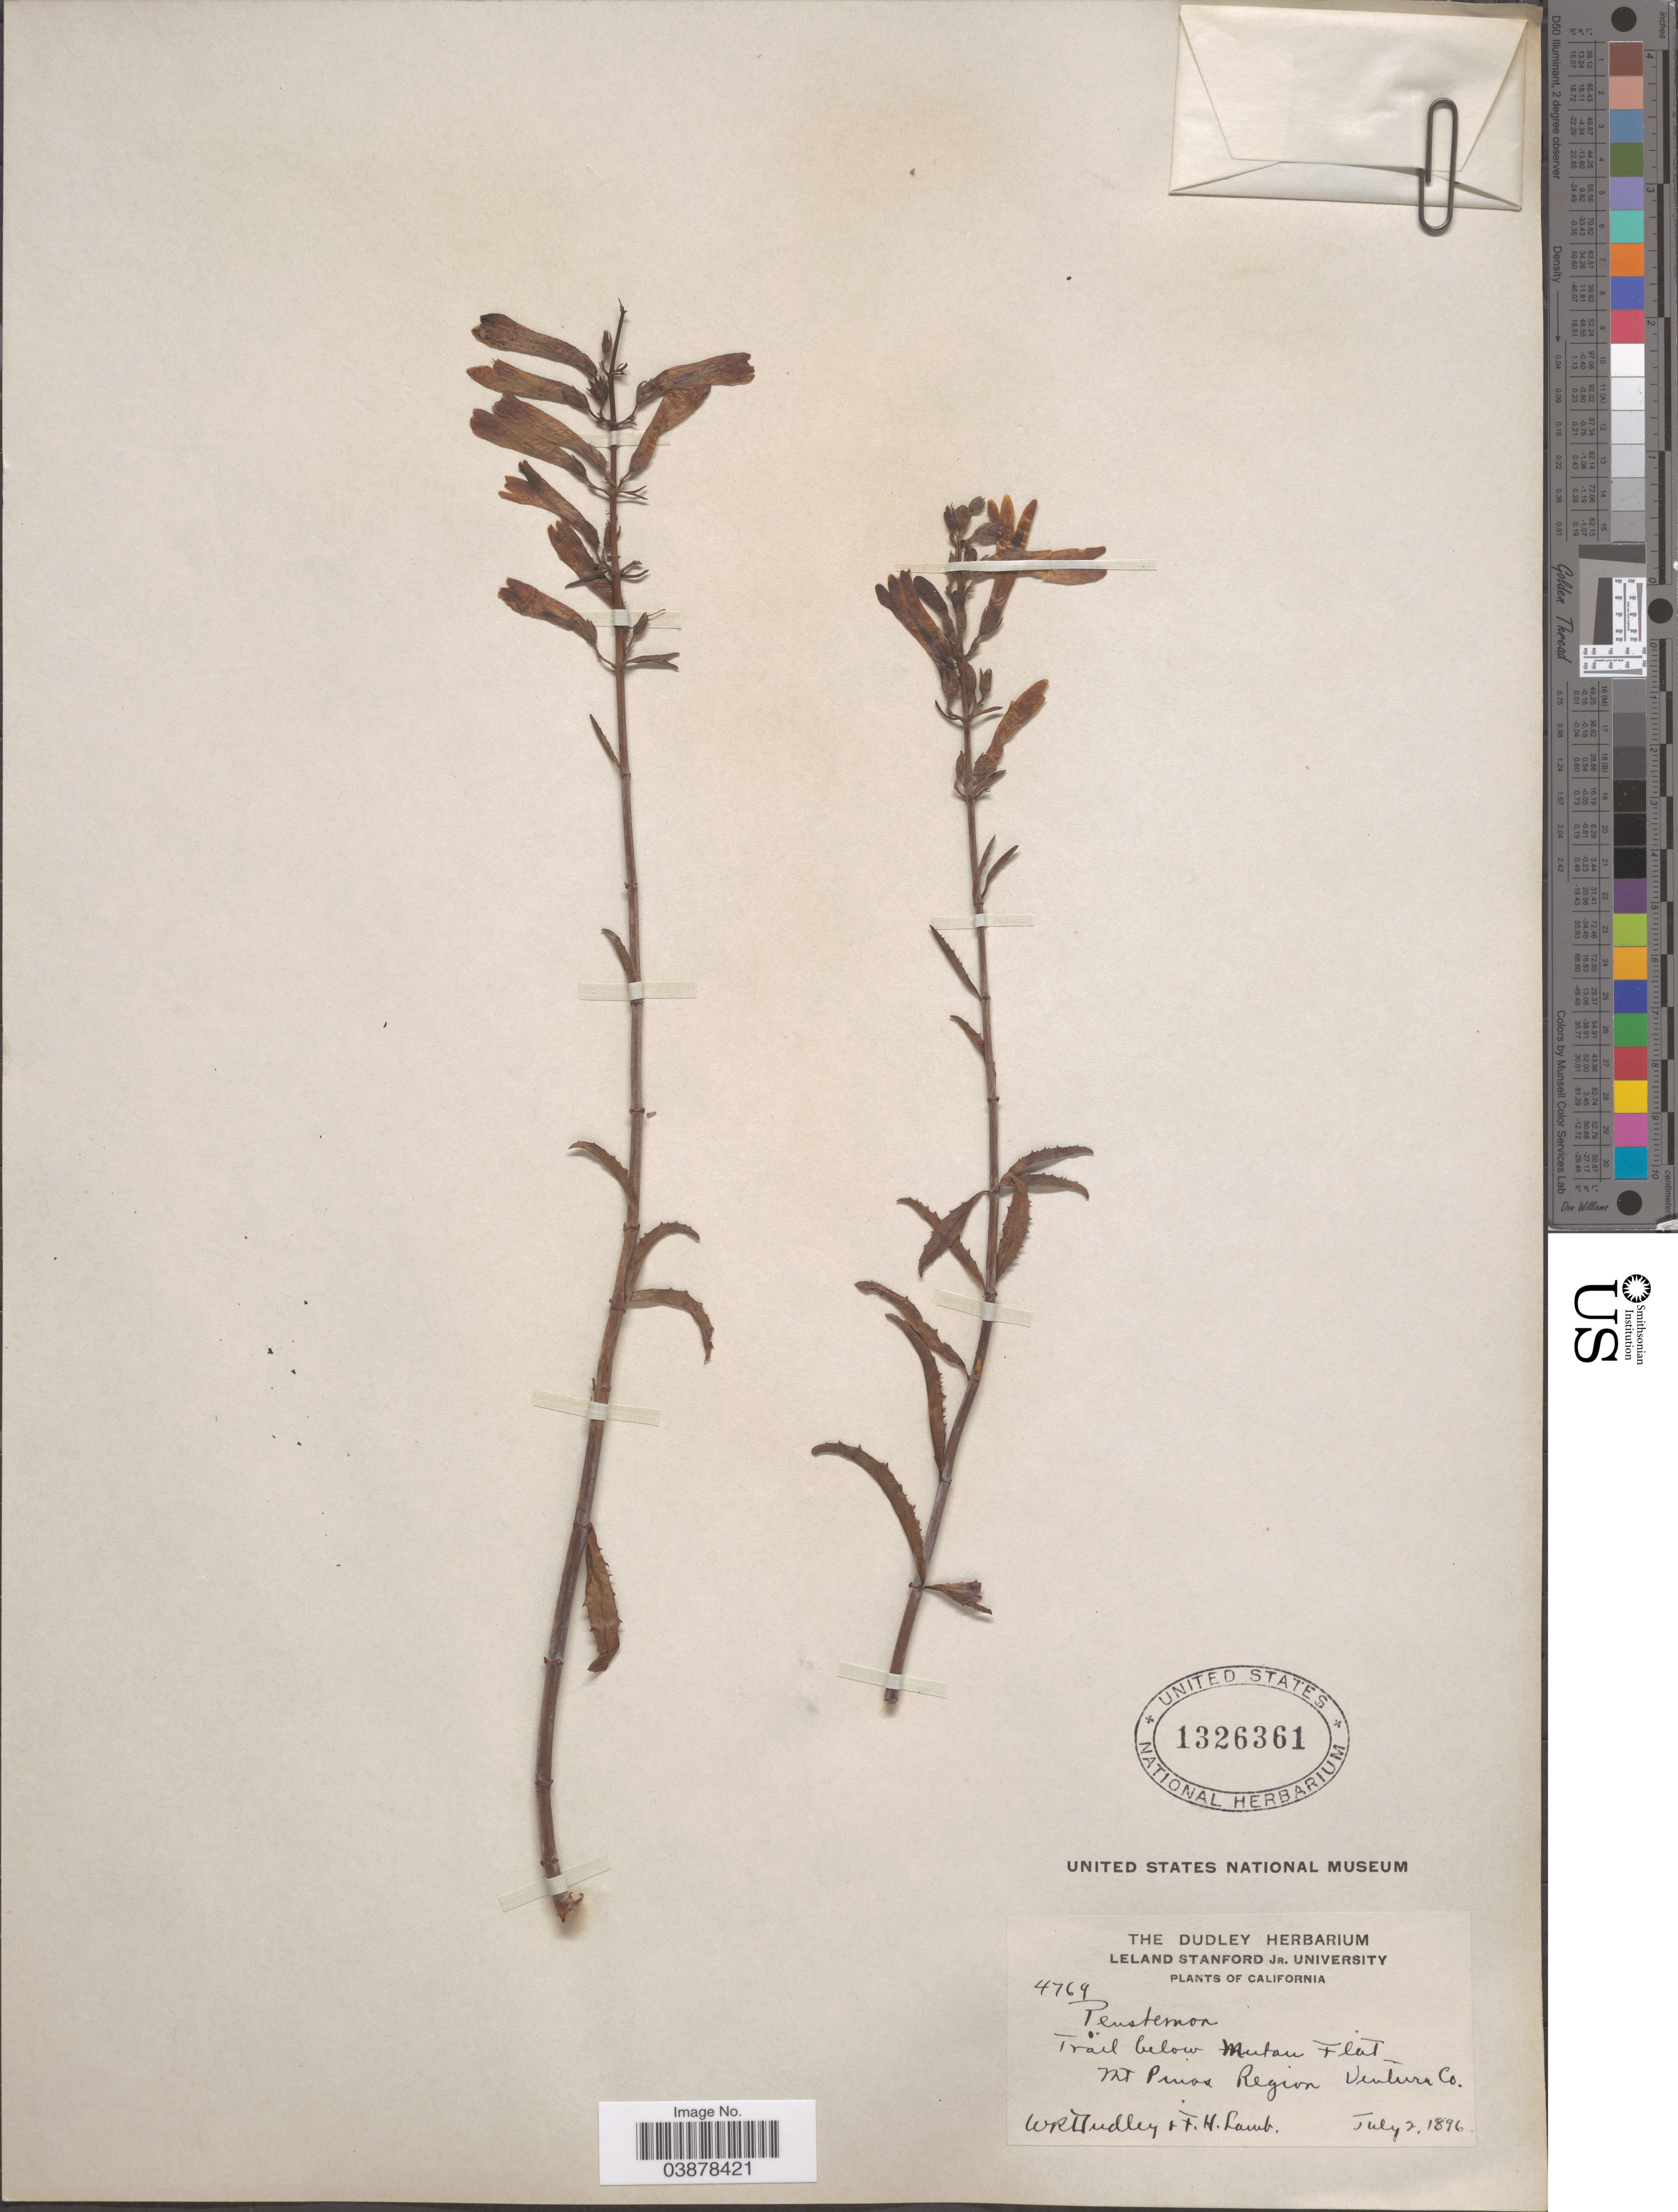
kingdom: Plantae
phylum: Tracheophyta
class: Magnoliopsida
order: Lamiales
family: Plantaginaceae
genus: Penstemon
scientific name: Penstemon ternatus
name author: Torr. ex A. Gray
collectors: W. Dudley & F. H. Lamb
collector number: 4769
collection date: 1896-07-02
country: United States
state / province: California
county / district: Ventura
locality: Trail below Mutau Flat. Mt Pinos Region. Ventura Co.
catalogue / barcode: US 1326361